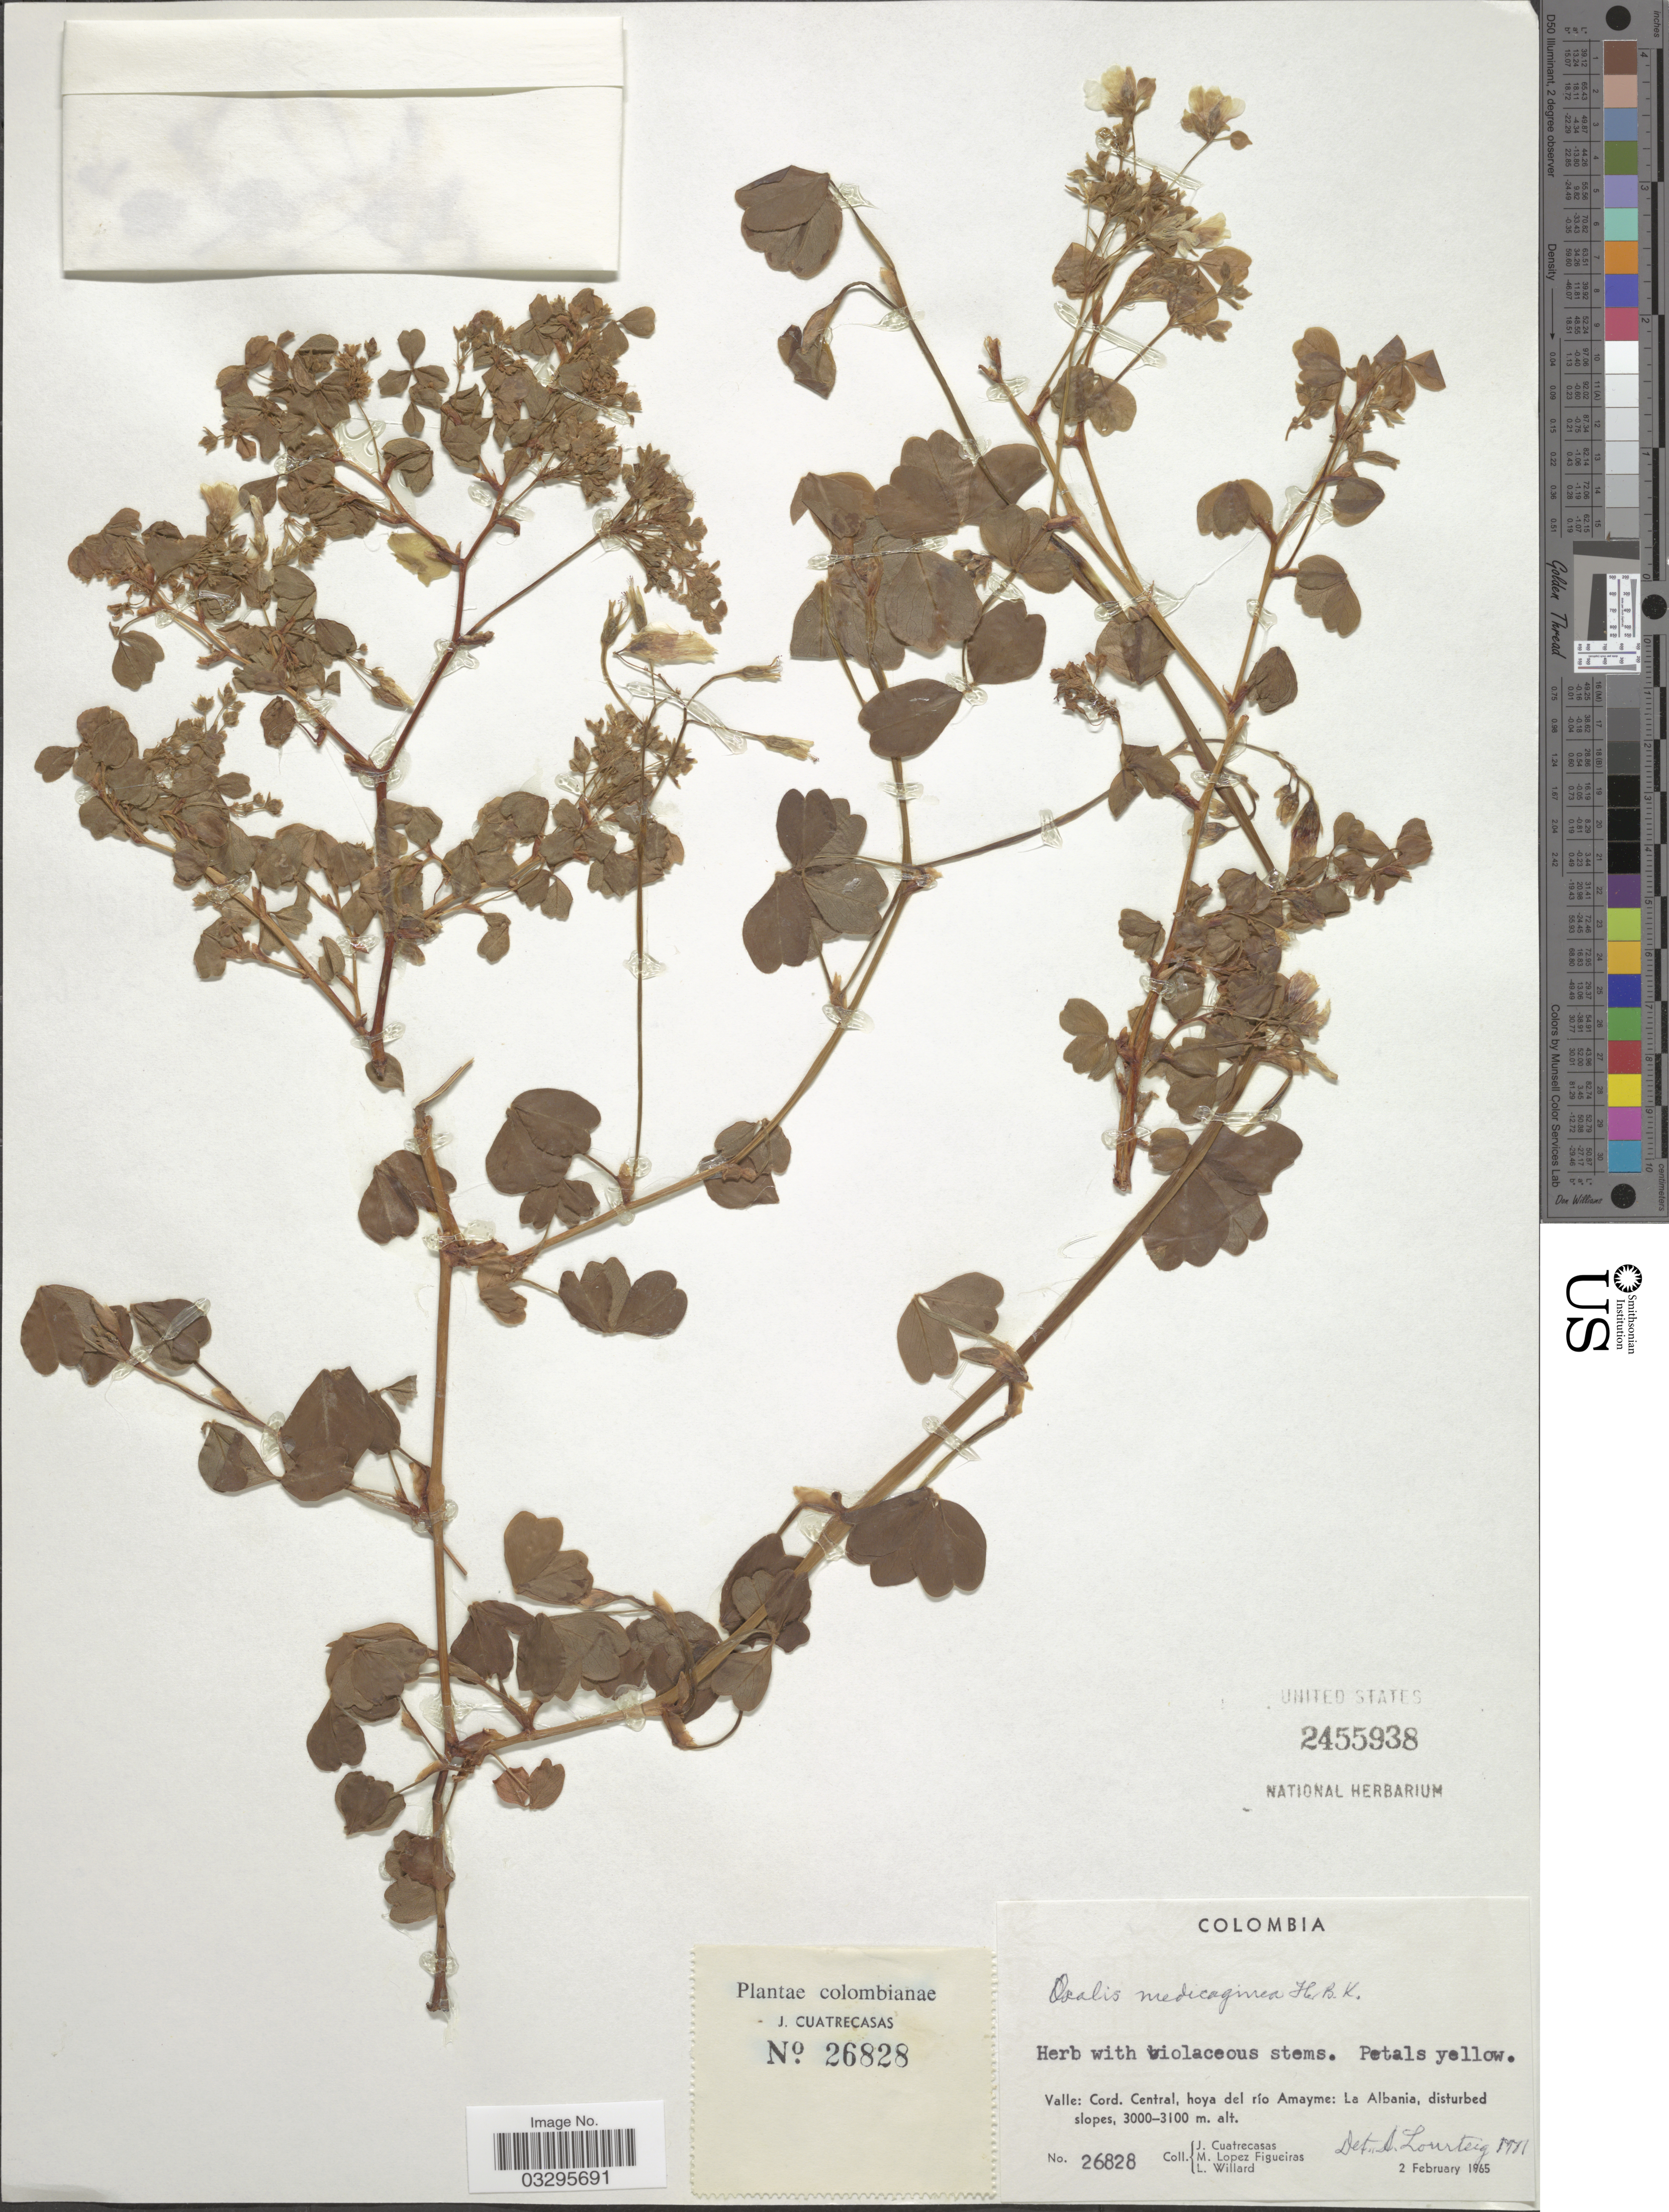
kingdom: Plantae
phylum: Tracheophyta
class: Magnoliopsida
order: Oxalidales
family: Oxalidaceae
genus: Oxalis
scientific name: Oxalis medicaginea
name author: Kunth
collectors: J. Cuatrecasas, M. López Figueiras & L. Willard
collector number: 26828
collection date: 1965-02-02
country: Colombia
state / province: Valle del Cauca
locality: Valle: Cord. Central, hoya del río Amayme: La Albania.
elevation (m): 3000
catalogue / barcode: US 2455938